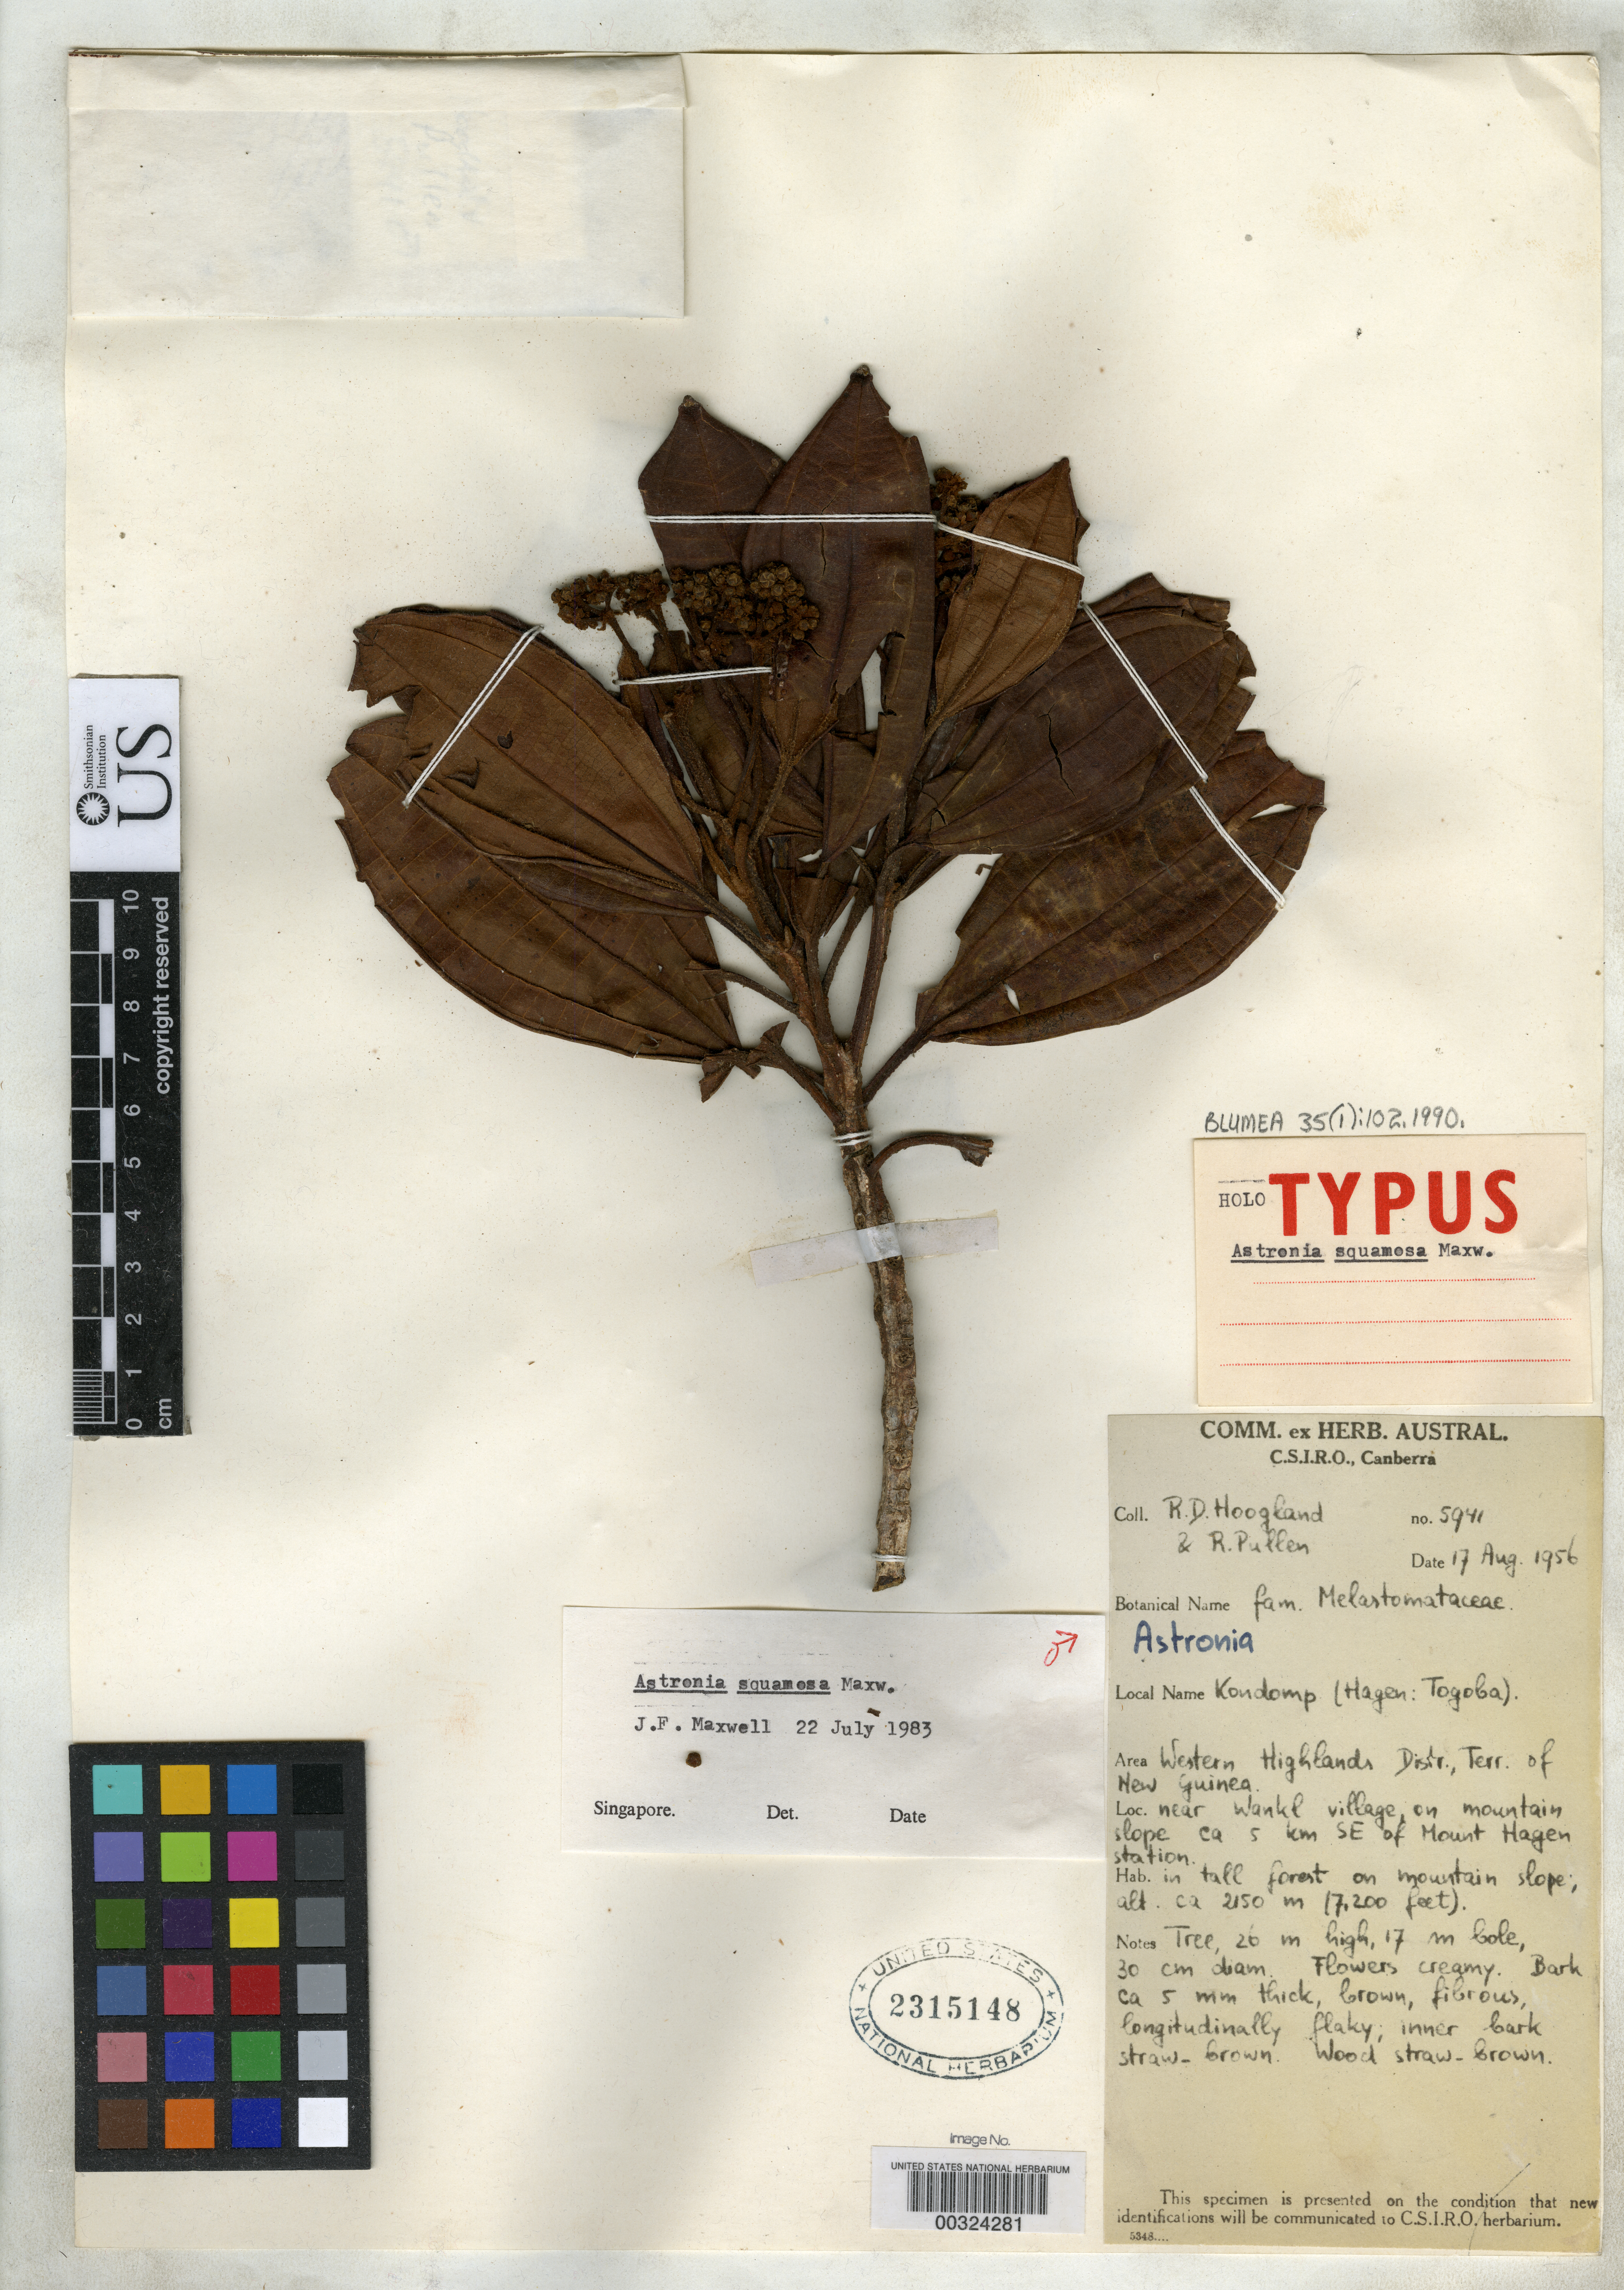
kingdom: Plantae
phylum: Tracheophyta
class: Magnoliopsida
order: Myrtales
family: Melastomataceae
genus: Astronia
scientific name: Astronia squamosa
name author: J.F. Maxwell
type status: Holotype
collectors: R. D. Hoogland & R. Pullen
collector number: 5941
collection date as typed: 17 Aug 1956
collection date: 1956-08-17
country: Papua New Guinea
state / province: Western Highlands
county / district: Mount Hagen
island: New Guinea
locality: Near Wankl village, on mountain slope ca 5 km SE of Mount Hagen Station.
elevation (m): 2150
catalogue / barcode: US 2315148